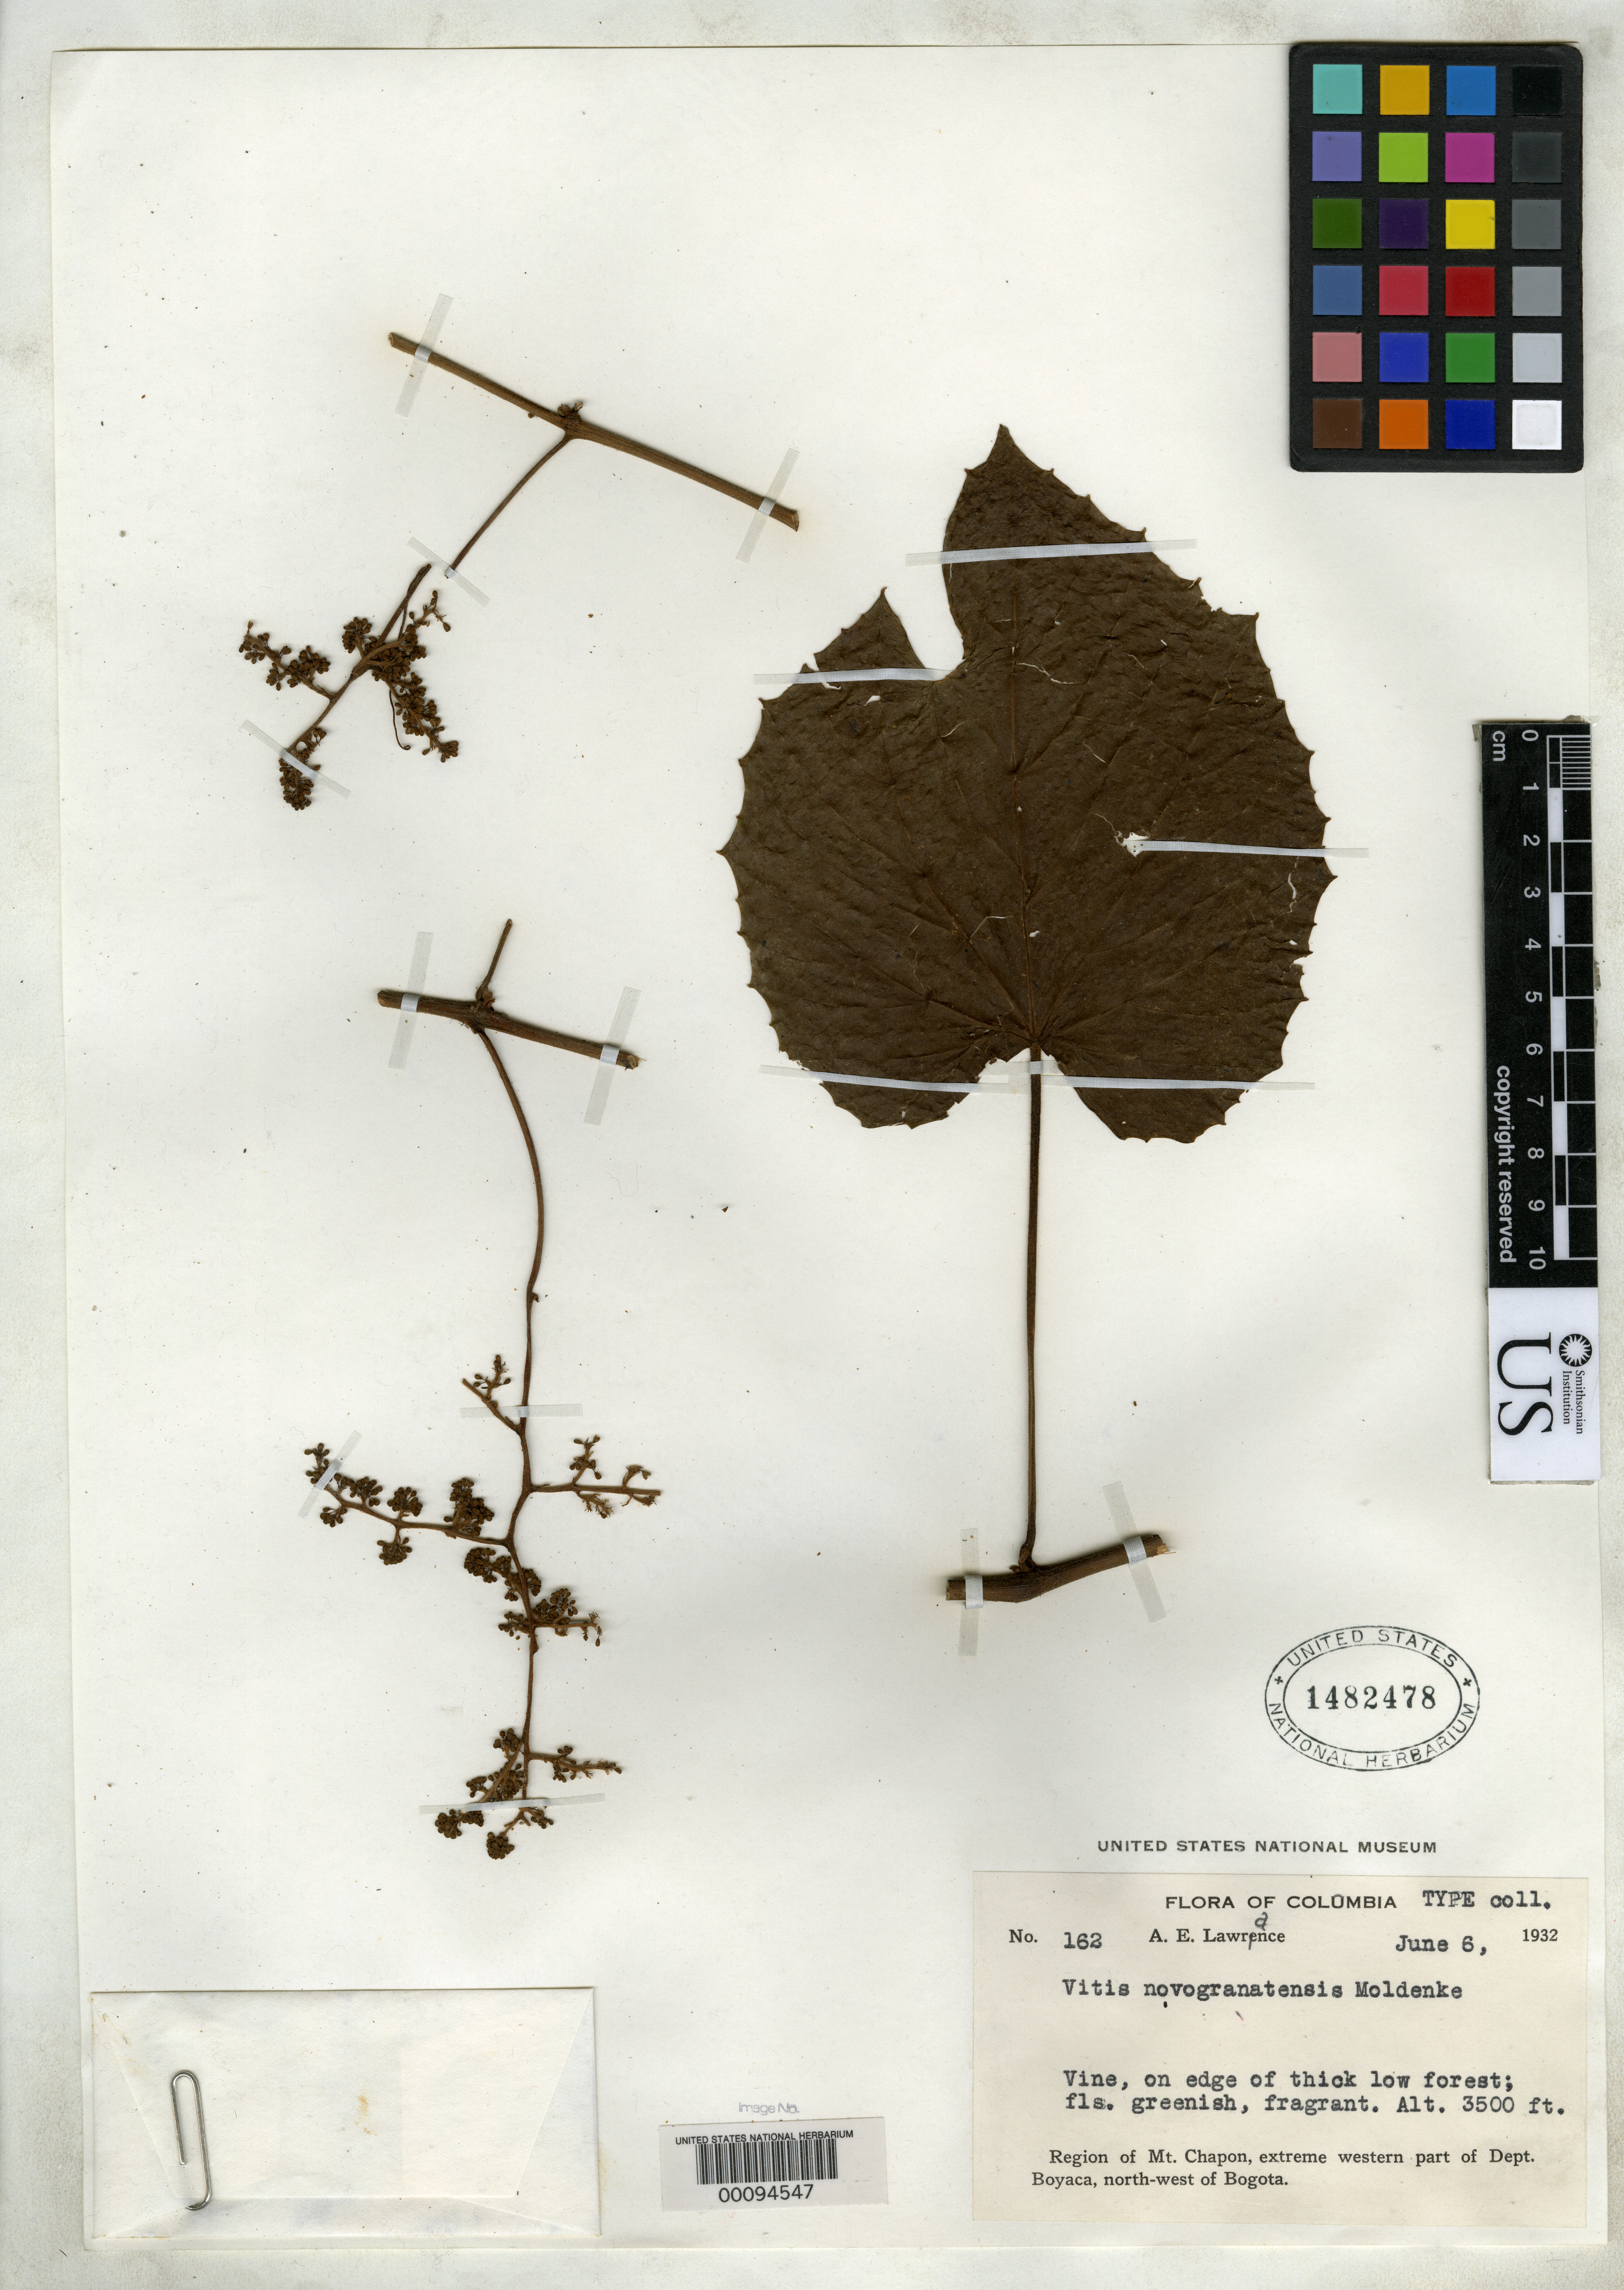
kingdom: Plantae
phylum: Tracheophyta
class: Magnoliopsida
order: Vitales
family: Vitaceae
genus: Vitis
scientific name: Vitis novogranatensis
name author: Moldenke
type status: Isotype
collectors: A. Lawrance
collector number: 162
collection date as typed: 06 Jun 1932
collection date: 1932-06-06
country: Colombia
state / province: Boyacá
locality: Region of Mt. Chapon, NW of Bogota.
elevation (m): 1067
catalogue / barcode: US 1482478